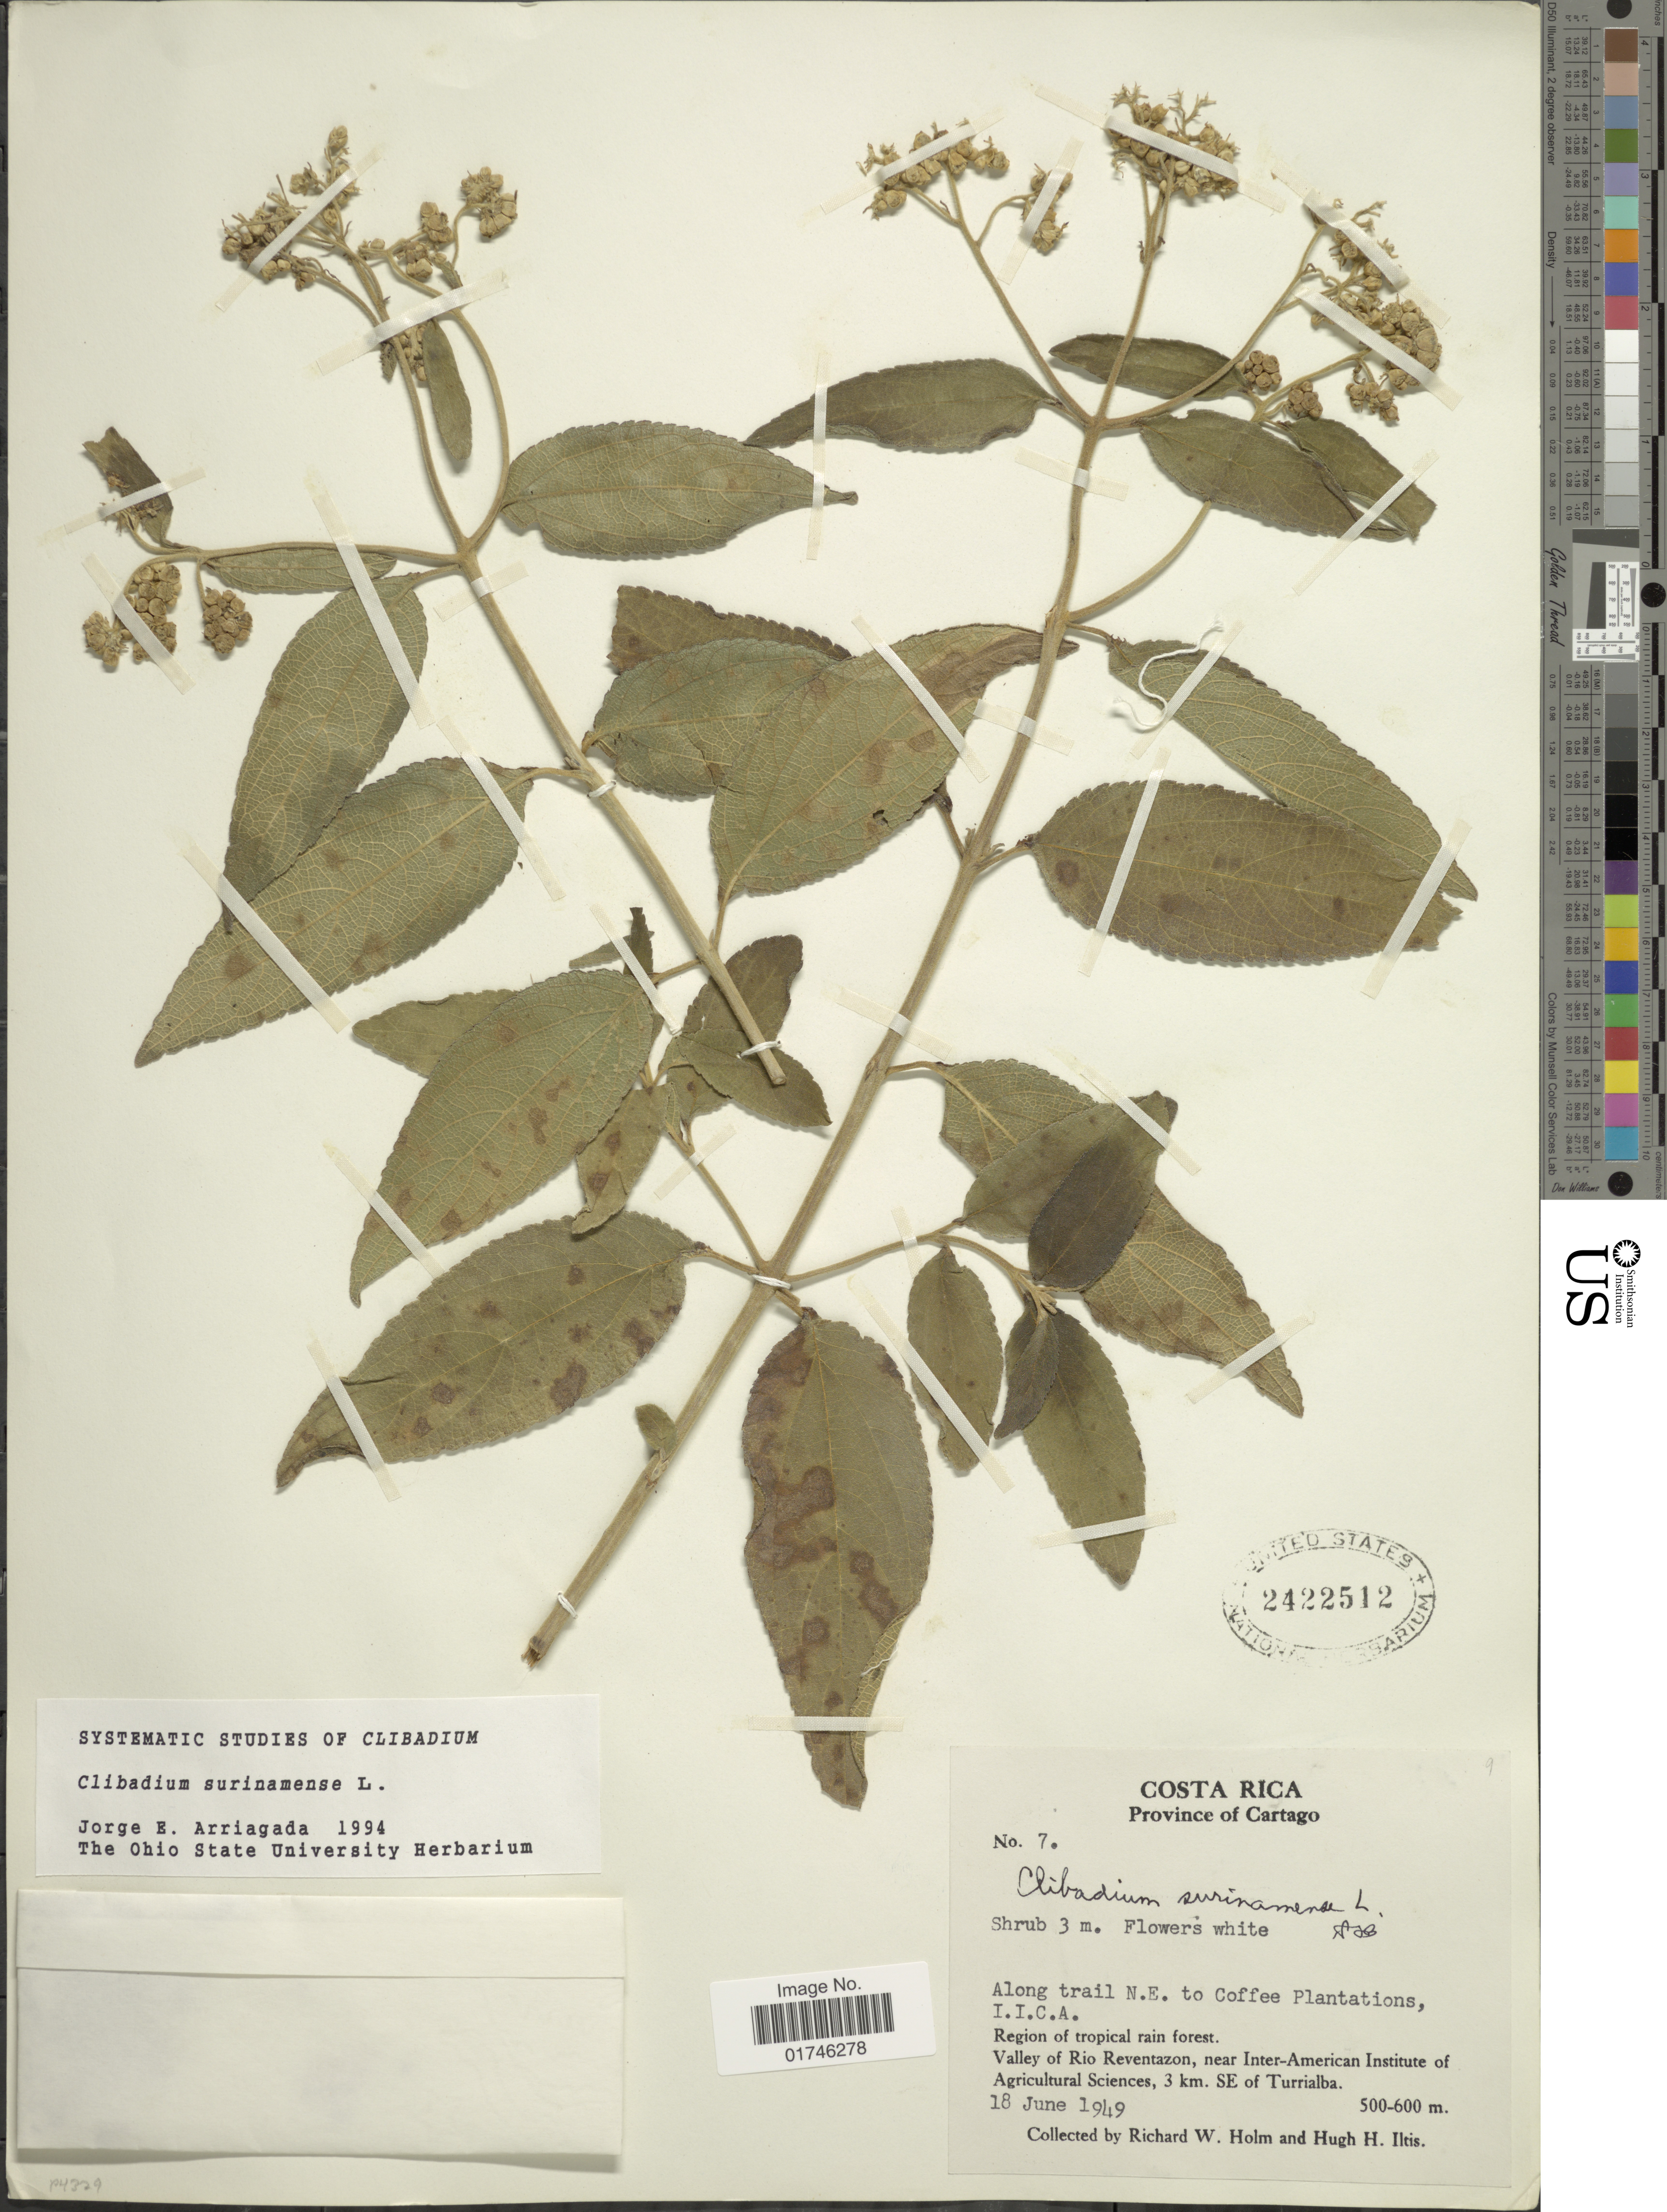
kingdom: Plantae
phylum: Tracheophyta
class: Magnoliopsida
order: Asterales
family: Asteraceae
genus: Clibadium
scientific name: Clibadium surinamense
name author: L.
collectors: R. W. Holm & H. H. Iltis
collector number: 7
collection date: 1949-06-18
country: Costa Rica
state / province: Cartago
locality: Province of Cartago, Along trail N.E. to Coffee Plantations, I.I.C.A. Region of tropical rain forest. Valley of Rio Reventazon, near Inter-American Institute of Agricultural Sciences, 3 km. SE of Turrialba.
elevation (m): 500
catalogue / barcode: US 2422512